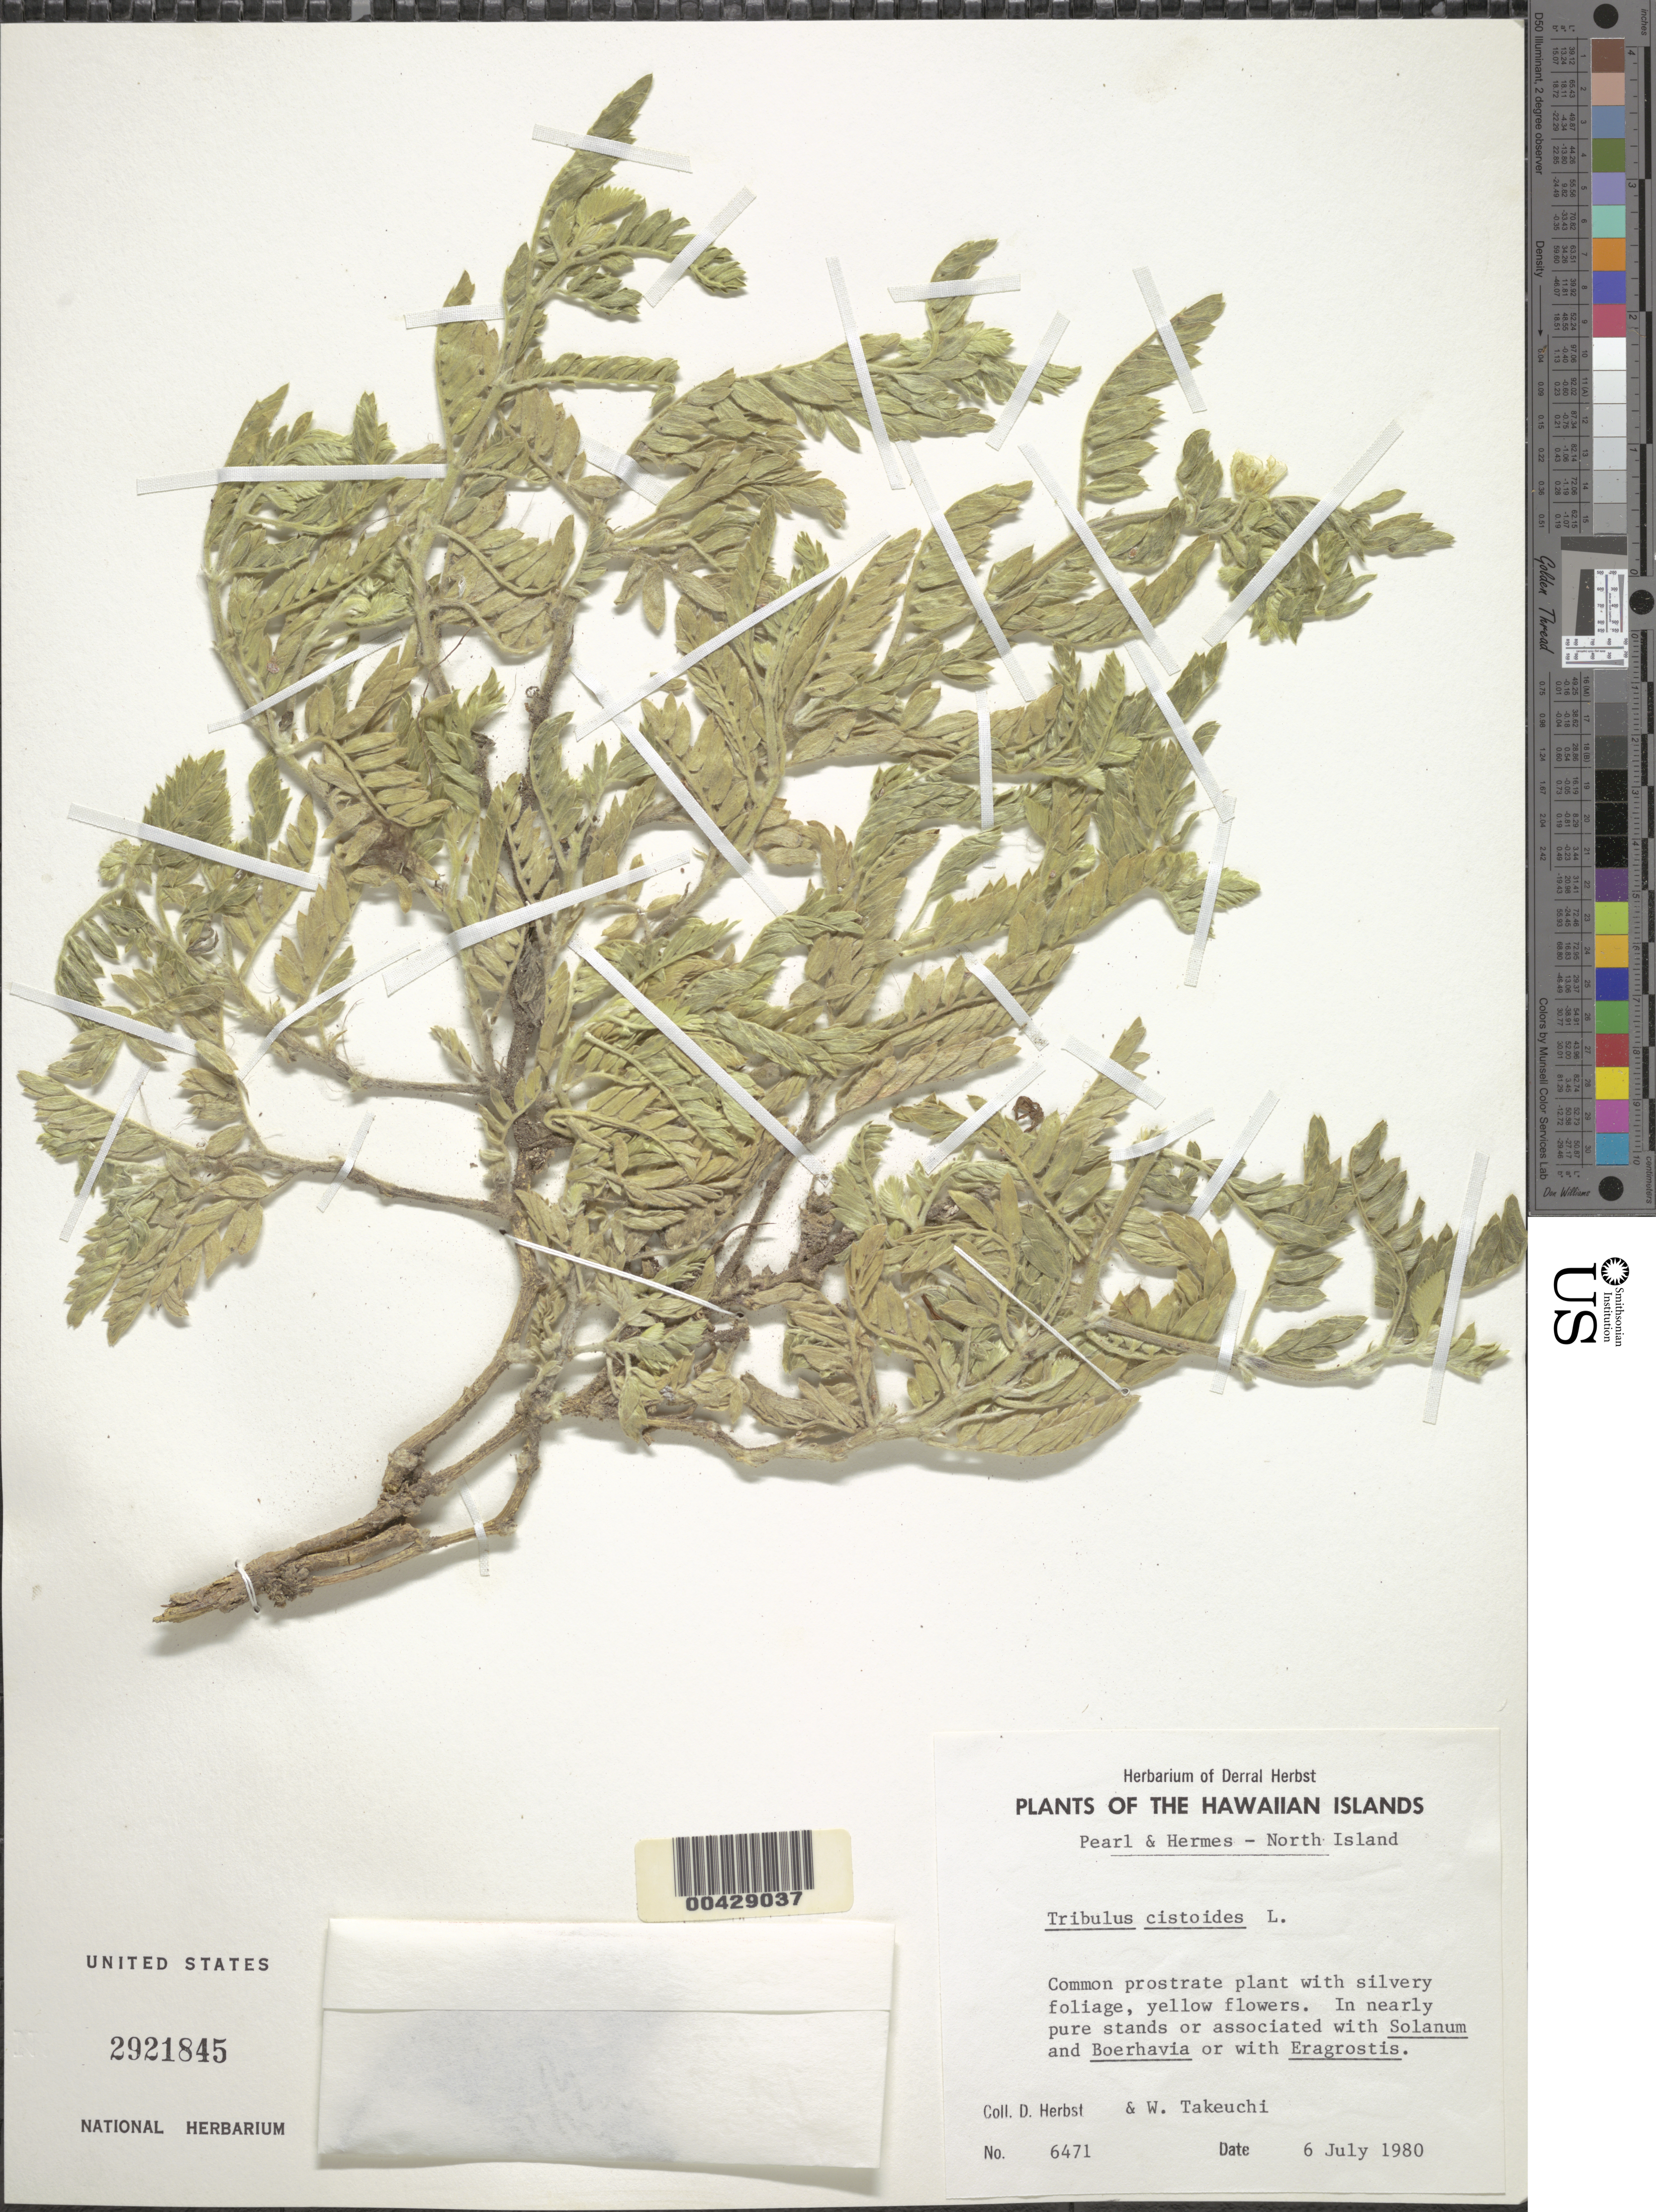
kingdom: Plantae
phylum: Tracheophyta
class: Magnoliopsida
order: Zygophyllales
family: Zygophyllaceae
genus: Tribulus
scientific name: Tribulus cistoides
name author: L.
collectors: D. R. Herbst & W. N. Takeuchi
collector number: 6471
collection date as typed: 6 Jul 1980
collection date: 1980-07-06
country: United States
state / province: Hawaii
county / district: Honolulu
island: Pearl and Hermes Atoll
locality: North Islet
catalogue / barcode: US 2921845